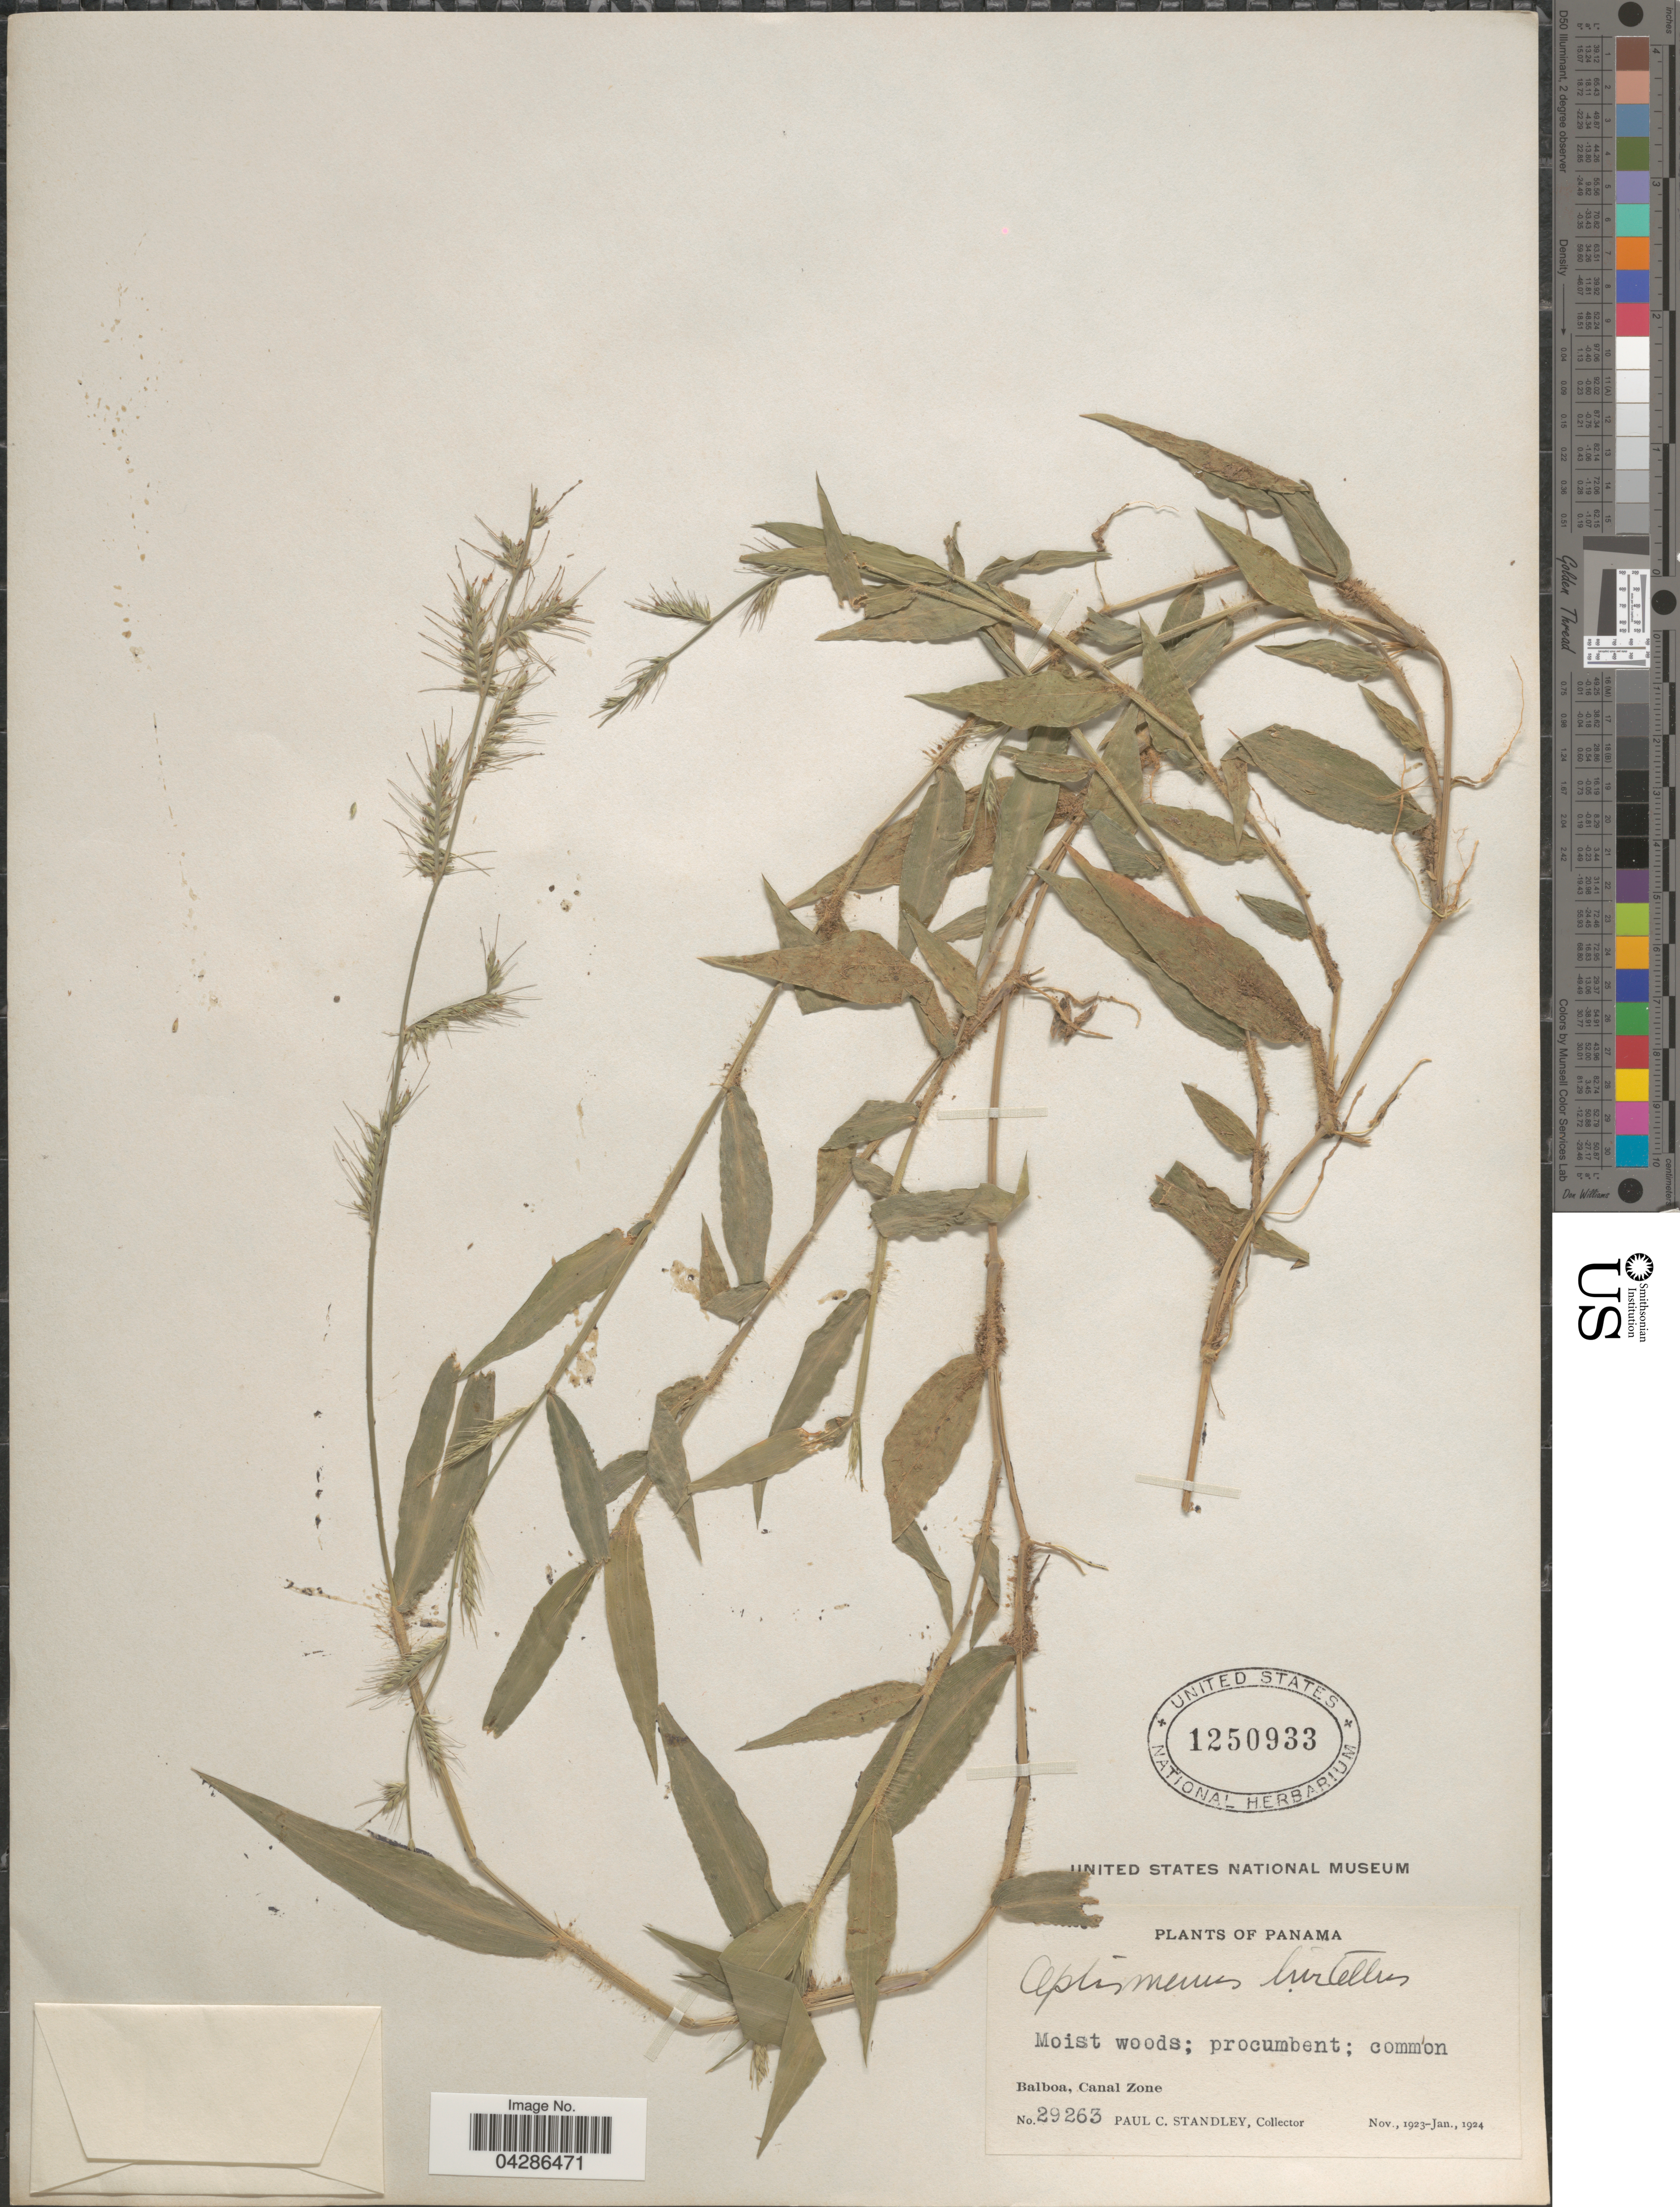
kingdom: Plantae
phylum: Tracheophyta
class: Liliopsida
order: Poales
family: Poaceae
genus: Oplismenus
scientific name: Oplismenus hirtellus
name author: (L.) P. Beauv.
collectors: P. C. Standley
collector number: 29263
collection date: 1923-11/1924-01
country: Panama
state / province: Colón / Panamá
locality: Balboa, Canal Zone.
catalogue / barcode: US 1250933